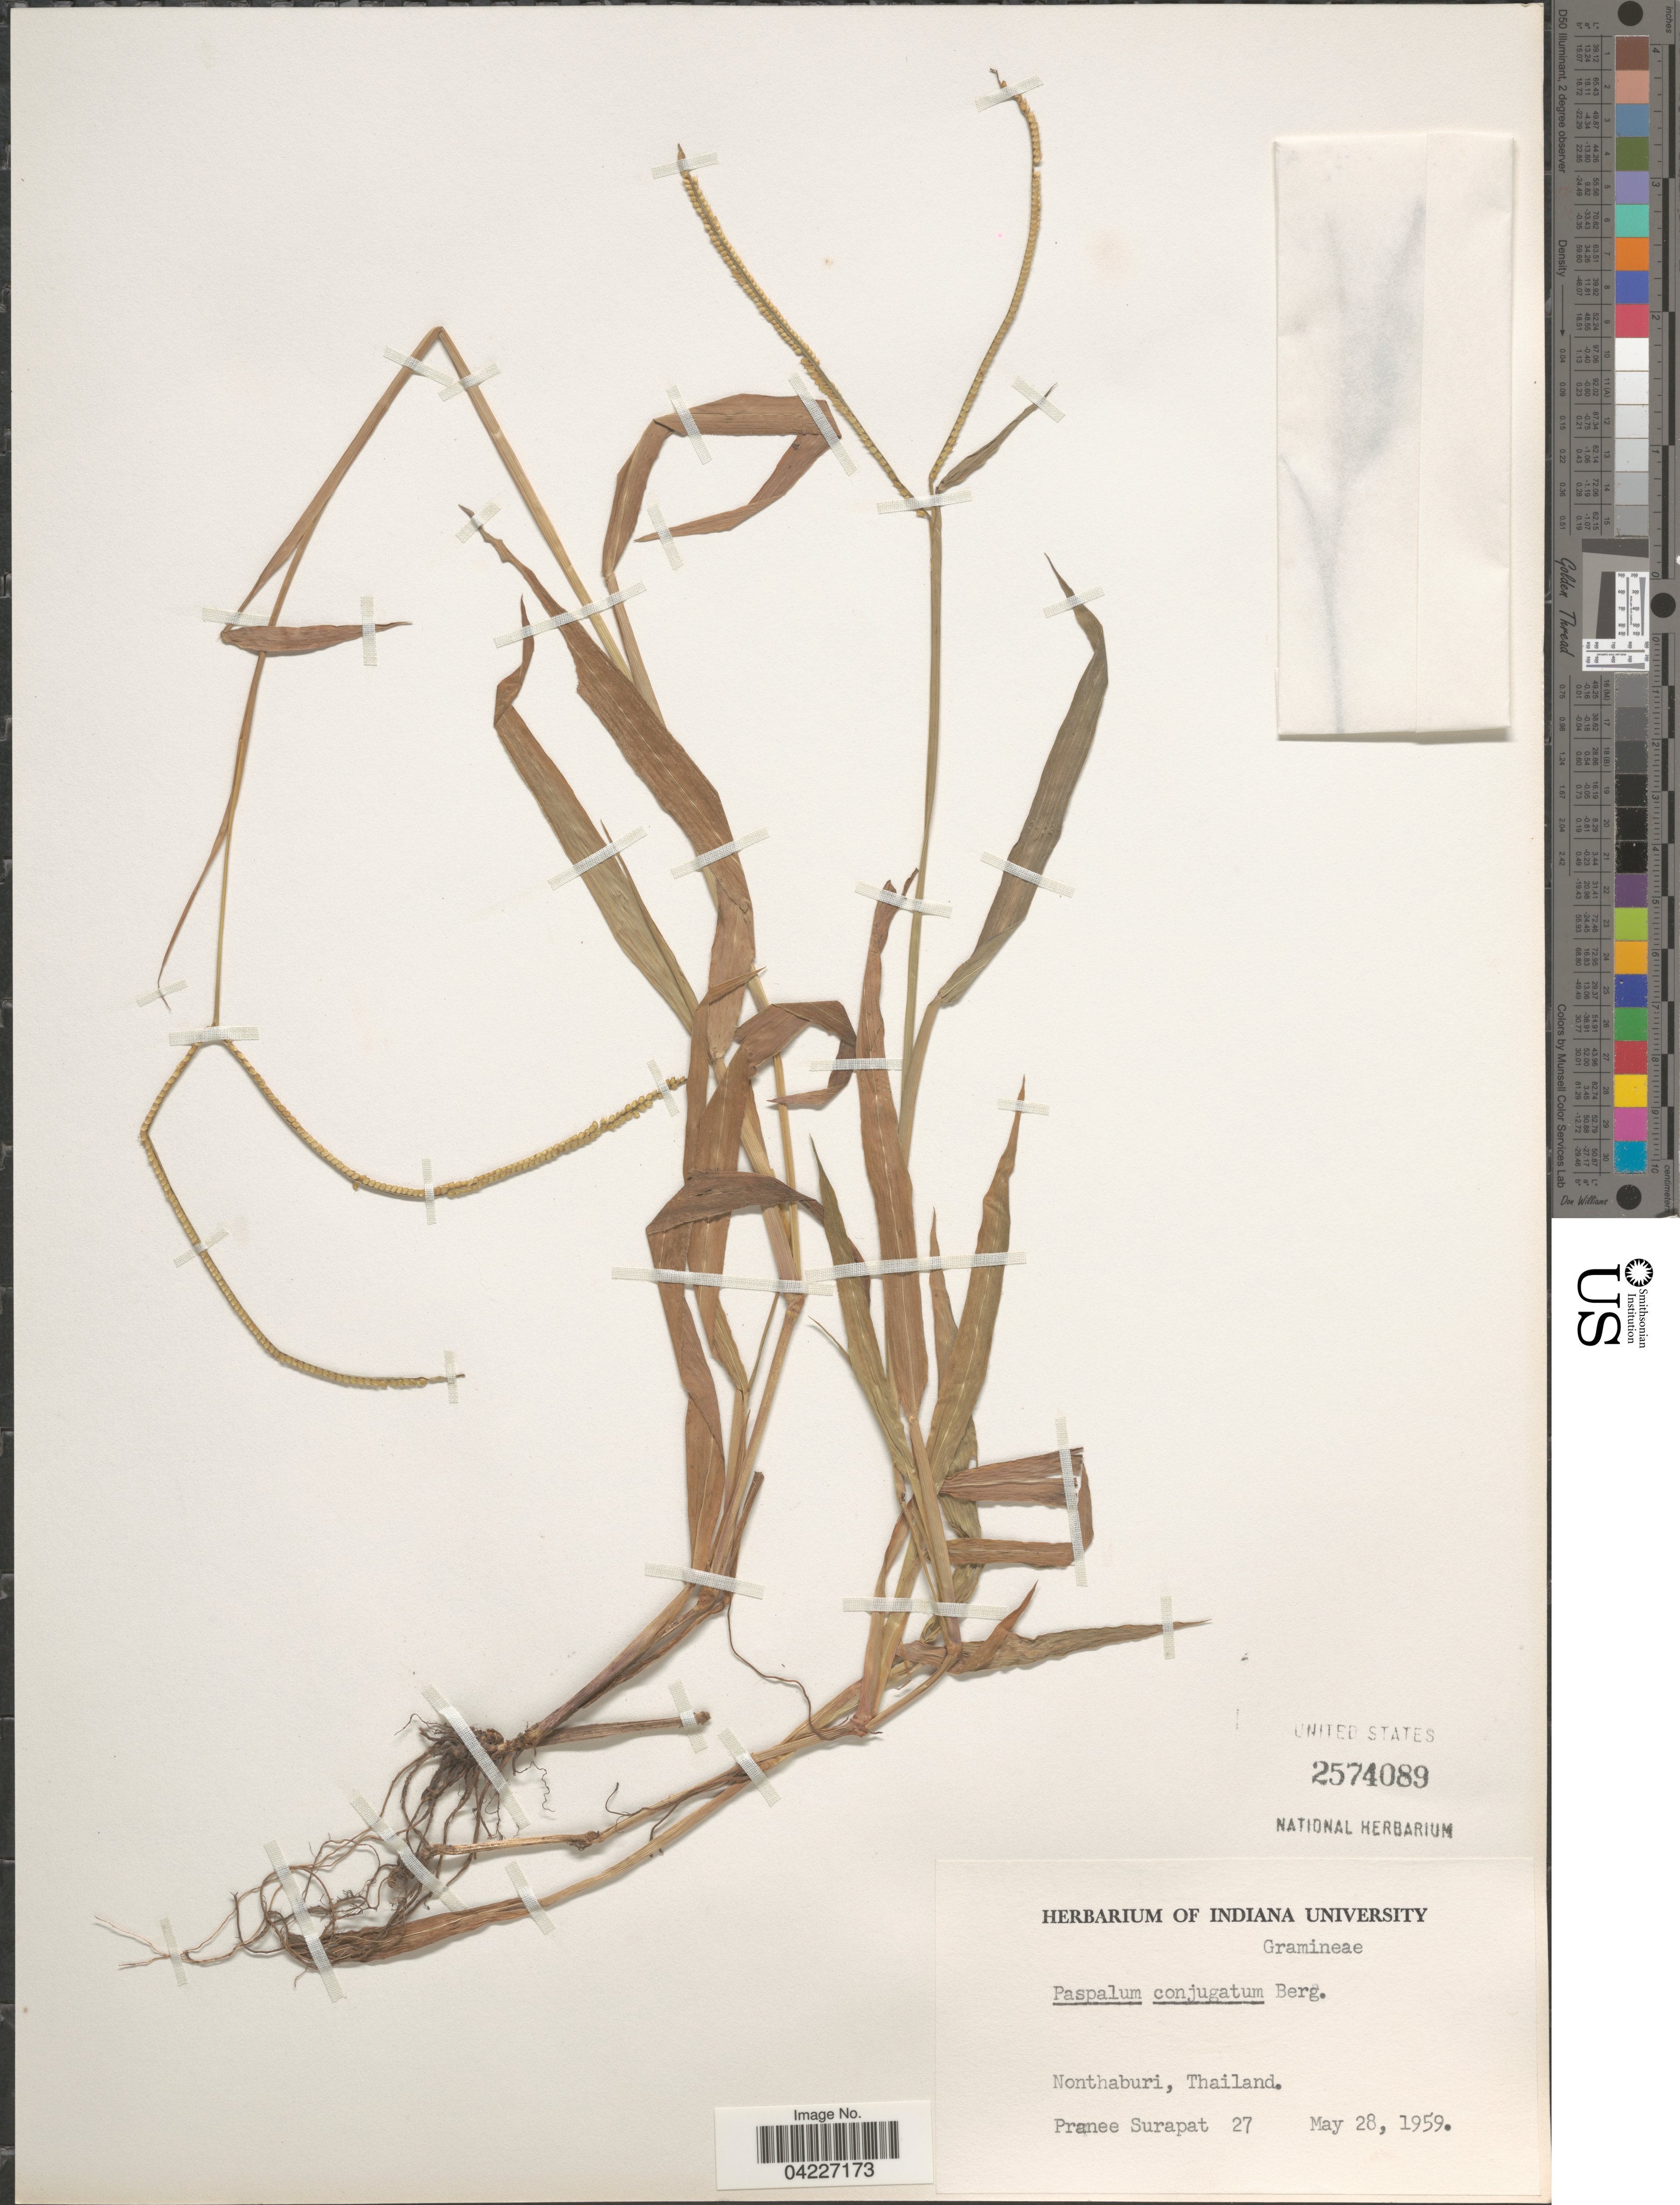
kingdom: Plantae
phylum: Tracheophyta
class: Liliopsida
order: Poales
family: Poaceae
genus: Paspalum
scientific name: Paspalum conjugatum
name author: P.J. Bergius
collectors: P. Surapat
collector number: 27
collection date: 1959-05-28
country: Thailand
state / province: Nonthaburi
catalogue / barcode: US 2574089